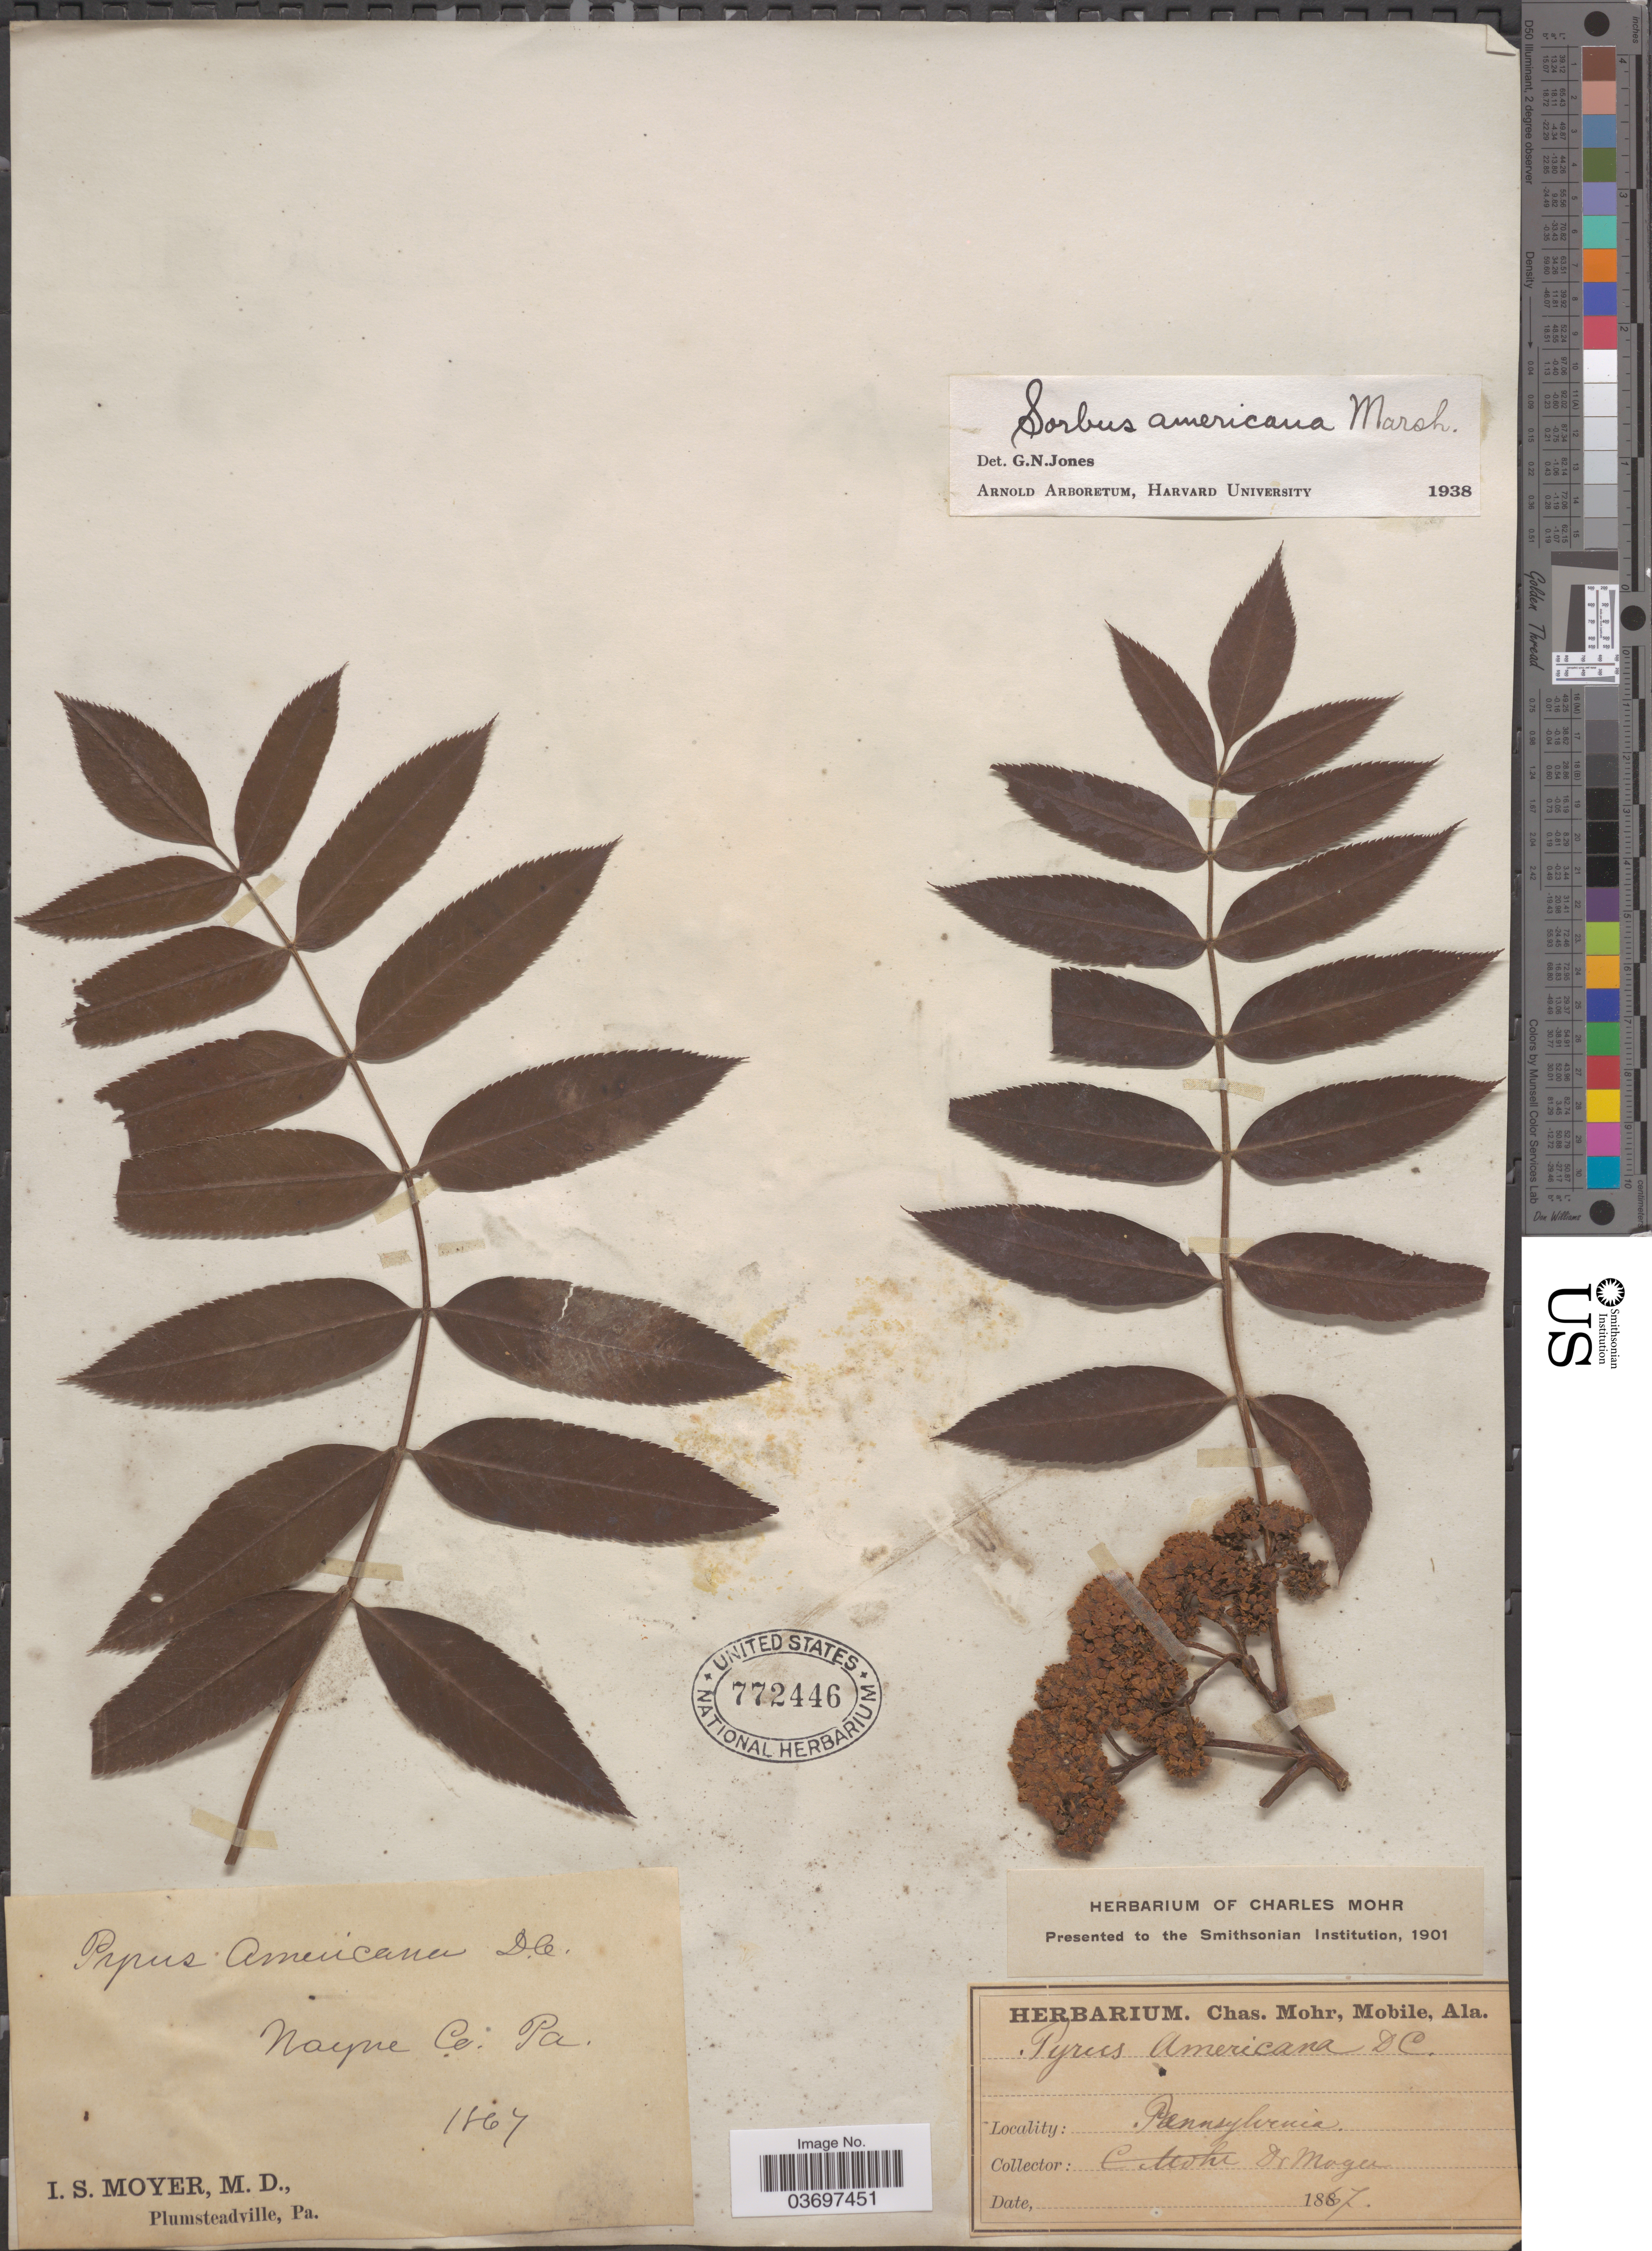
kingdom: Plantae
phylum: Tracheophyta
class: Magnoliopsida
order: Rosales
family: Rosaceae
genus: Sorbus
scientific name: Sorbus americana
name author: Marshall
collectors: I. S. Moyer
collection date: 1867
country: United States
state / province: Pennsylvania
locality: Nayne Co.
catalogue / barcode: US 772446